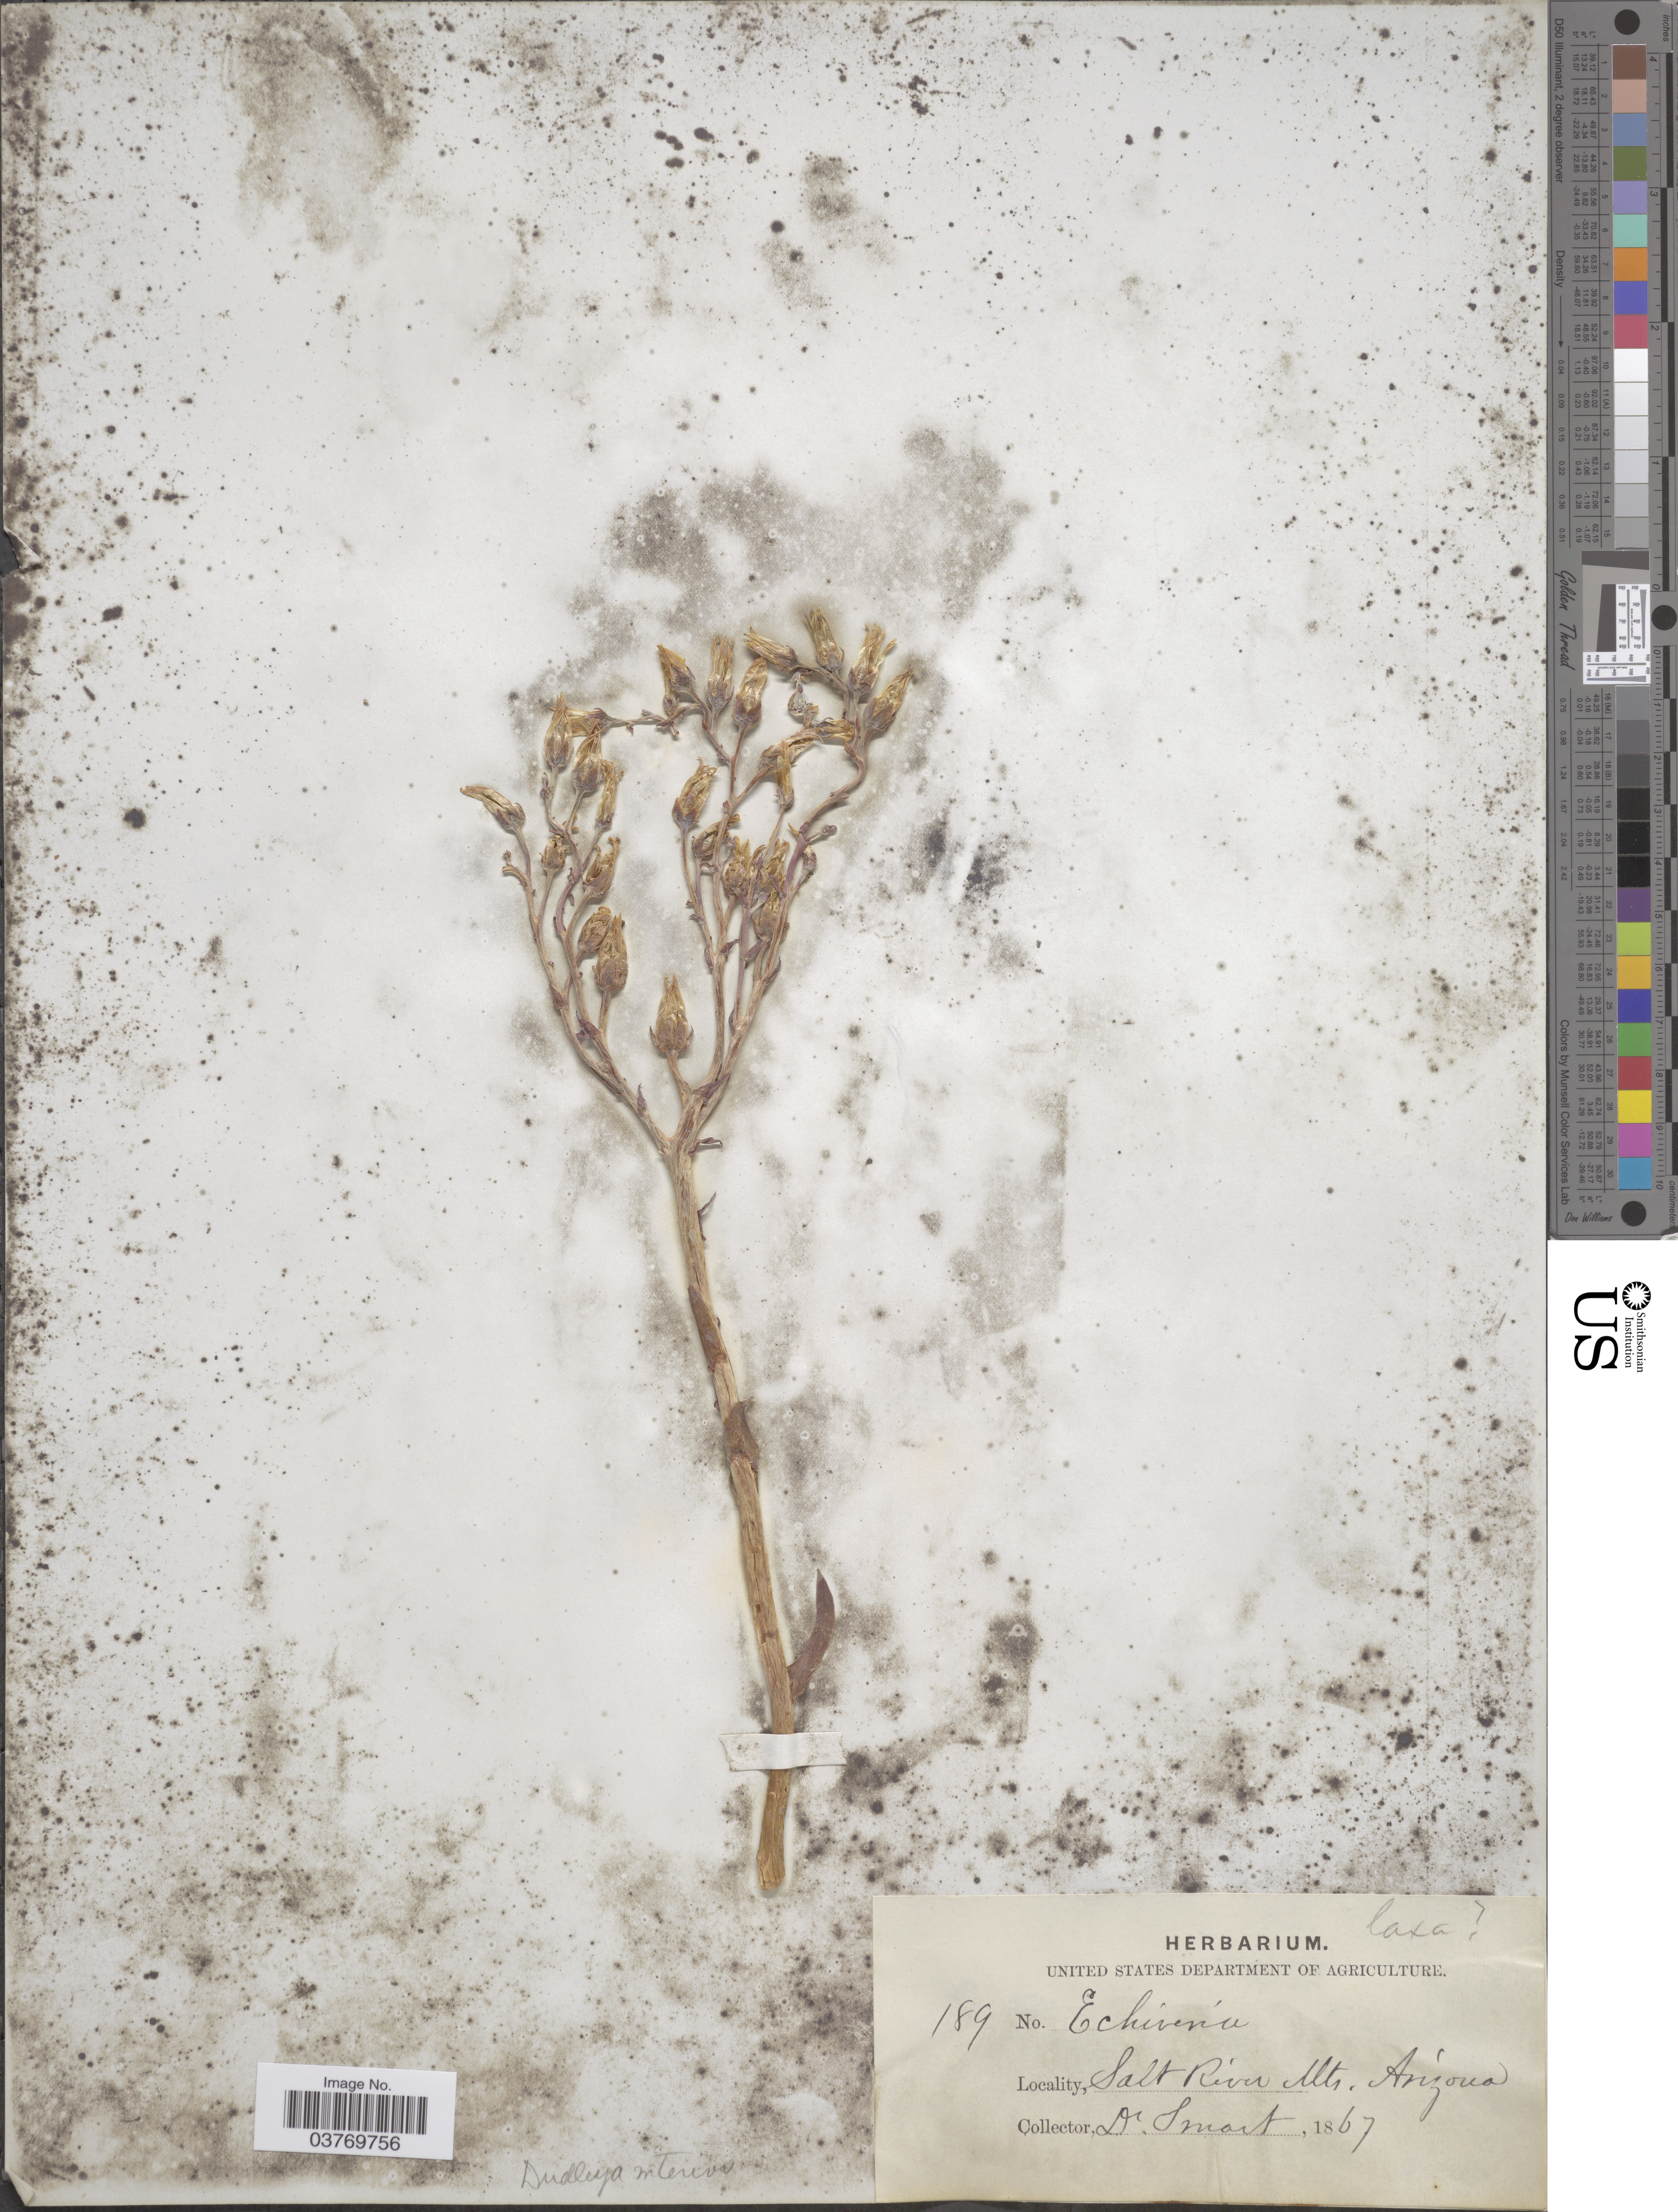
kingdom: Plantae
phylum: Tracheophyta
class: Magnoliopsida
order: Saxifragales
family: Crassulaceae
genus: Dudleya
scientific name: Dudleya collomiae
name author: Rose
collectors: -. Smart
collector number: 189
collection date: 1867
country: United States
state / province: Arizona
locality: Salt River Mts.